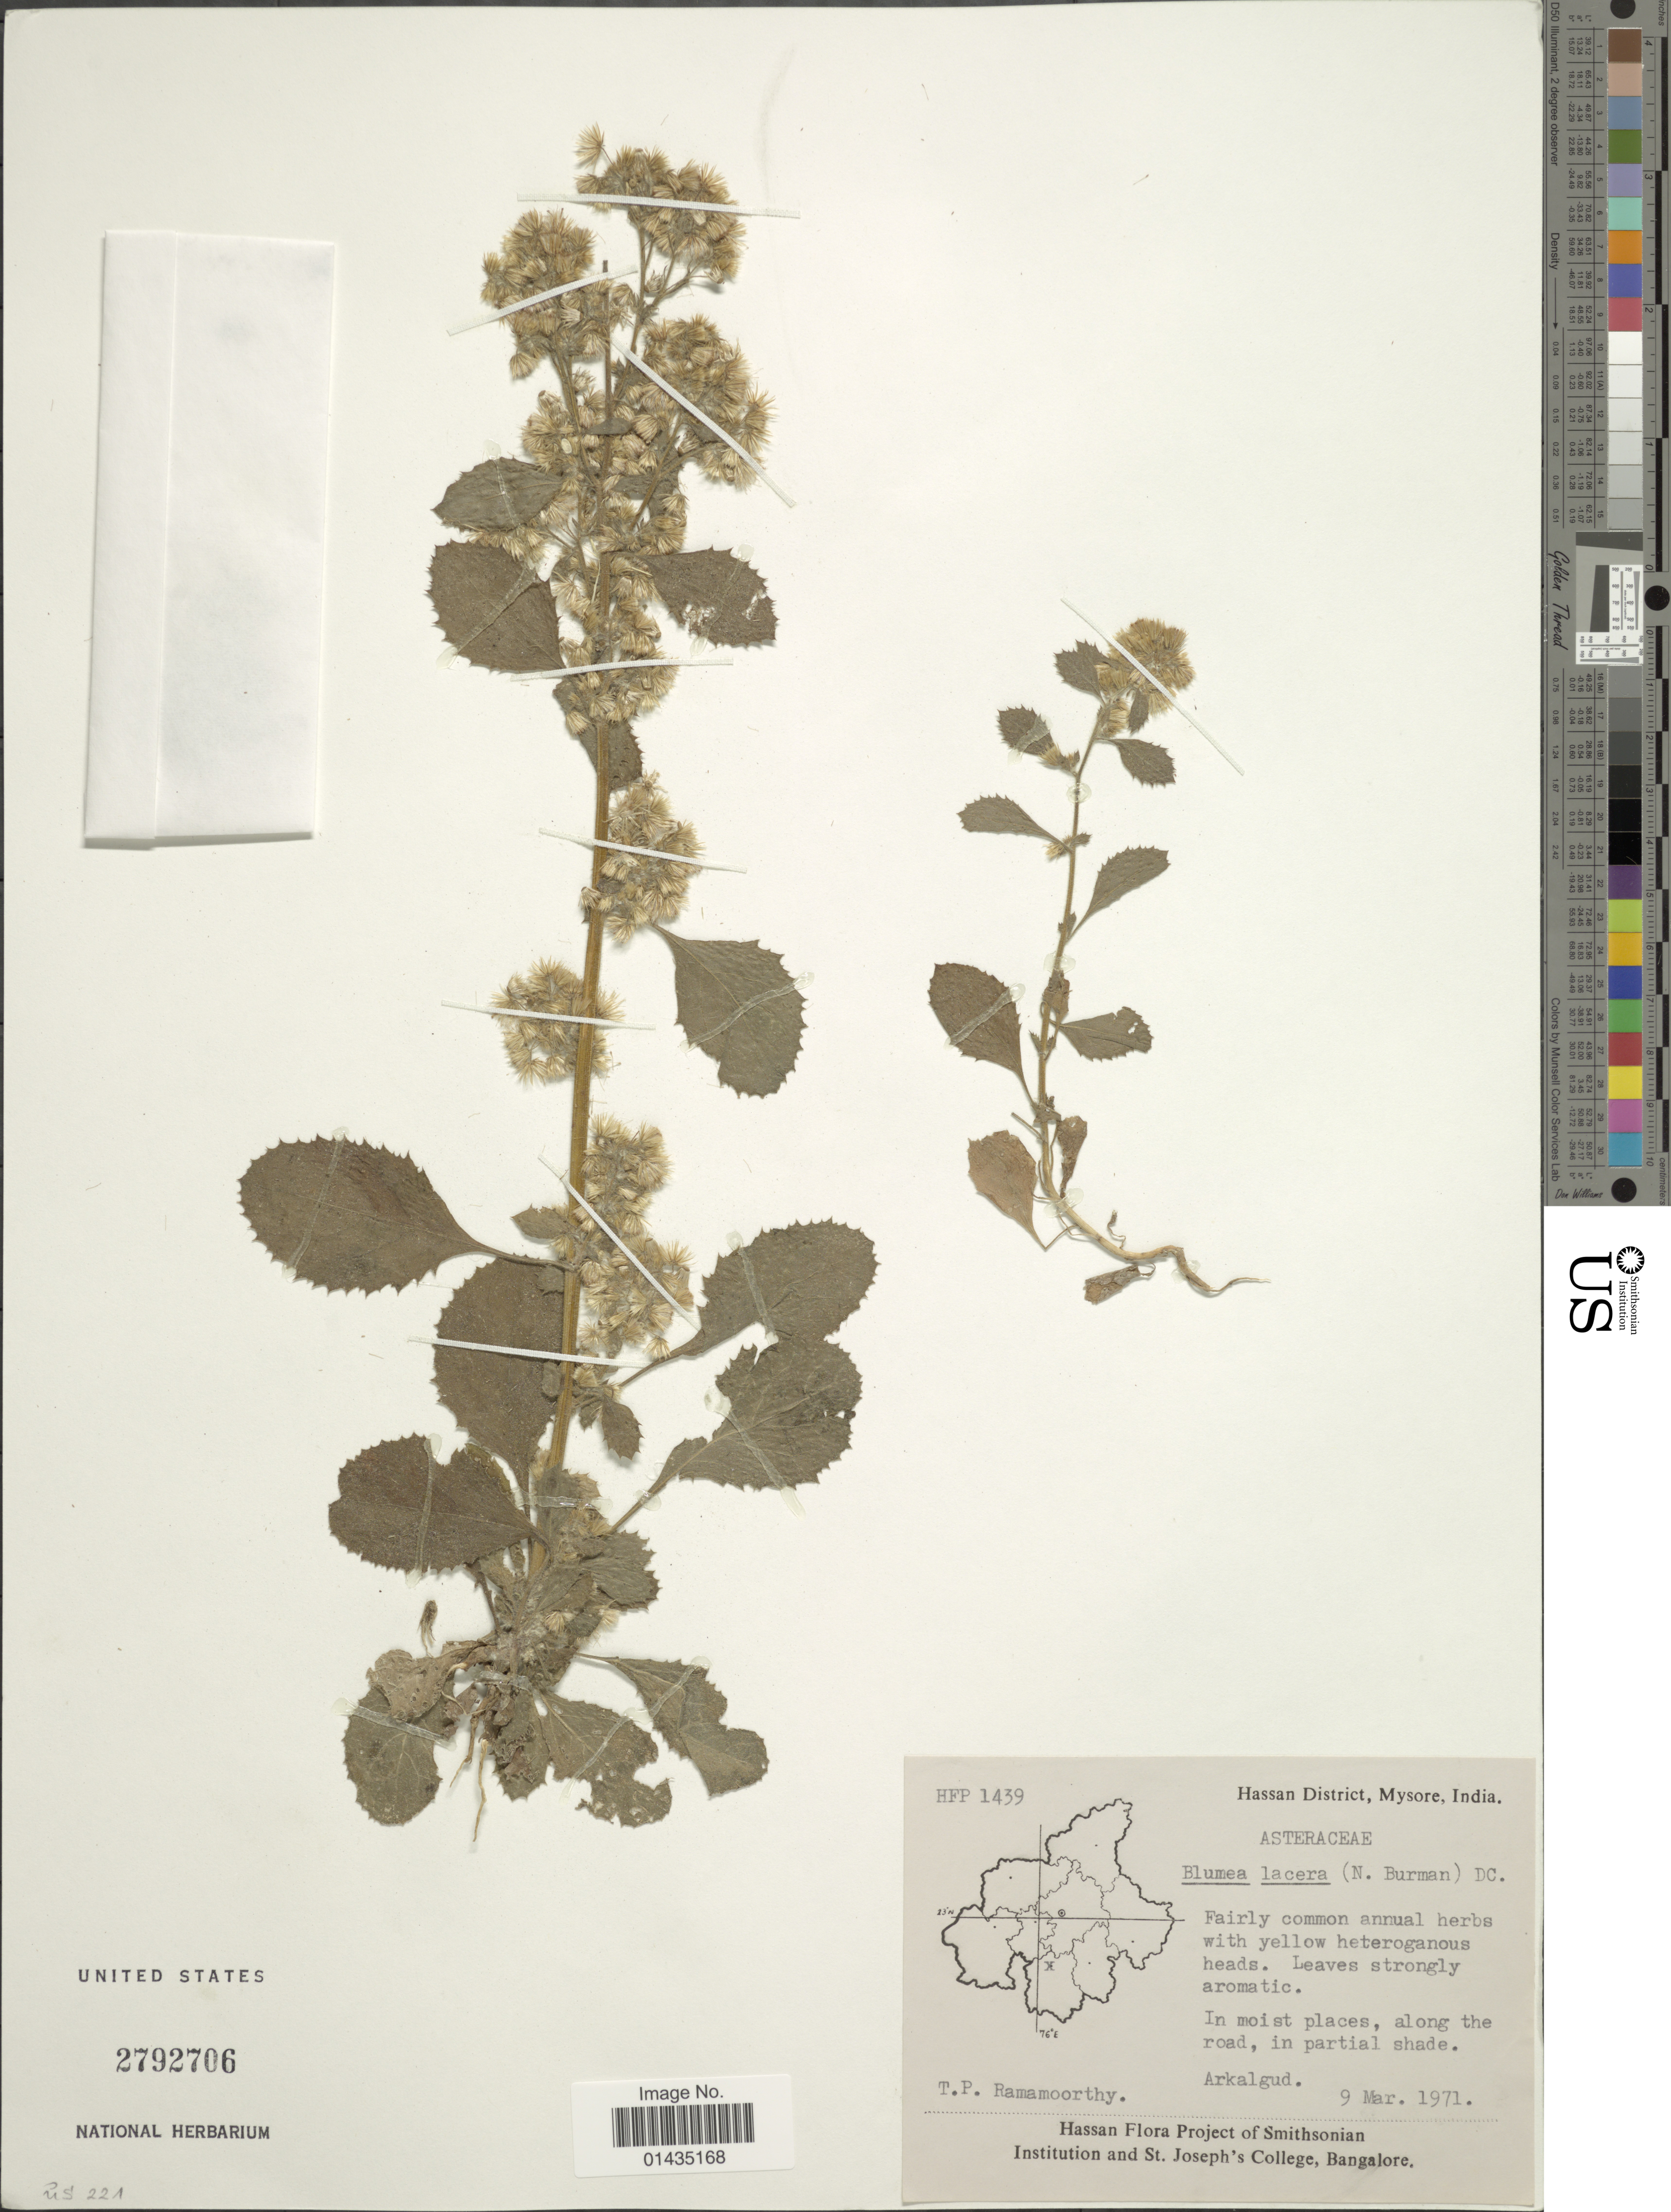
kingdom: Plantae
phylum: Tracheophyta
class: Magnoliopsida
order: Asterales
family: Asteraceae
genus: Blumea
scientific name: Blumea lacera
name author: (Roxb.) DC.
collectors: T. P. Ramamoorthy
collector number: HFP1439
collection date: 1971-03-09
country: India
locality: Hassan District, Mysore, Arkalgud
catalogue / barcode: US 2792706